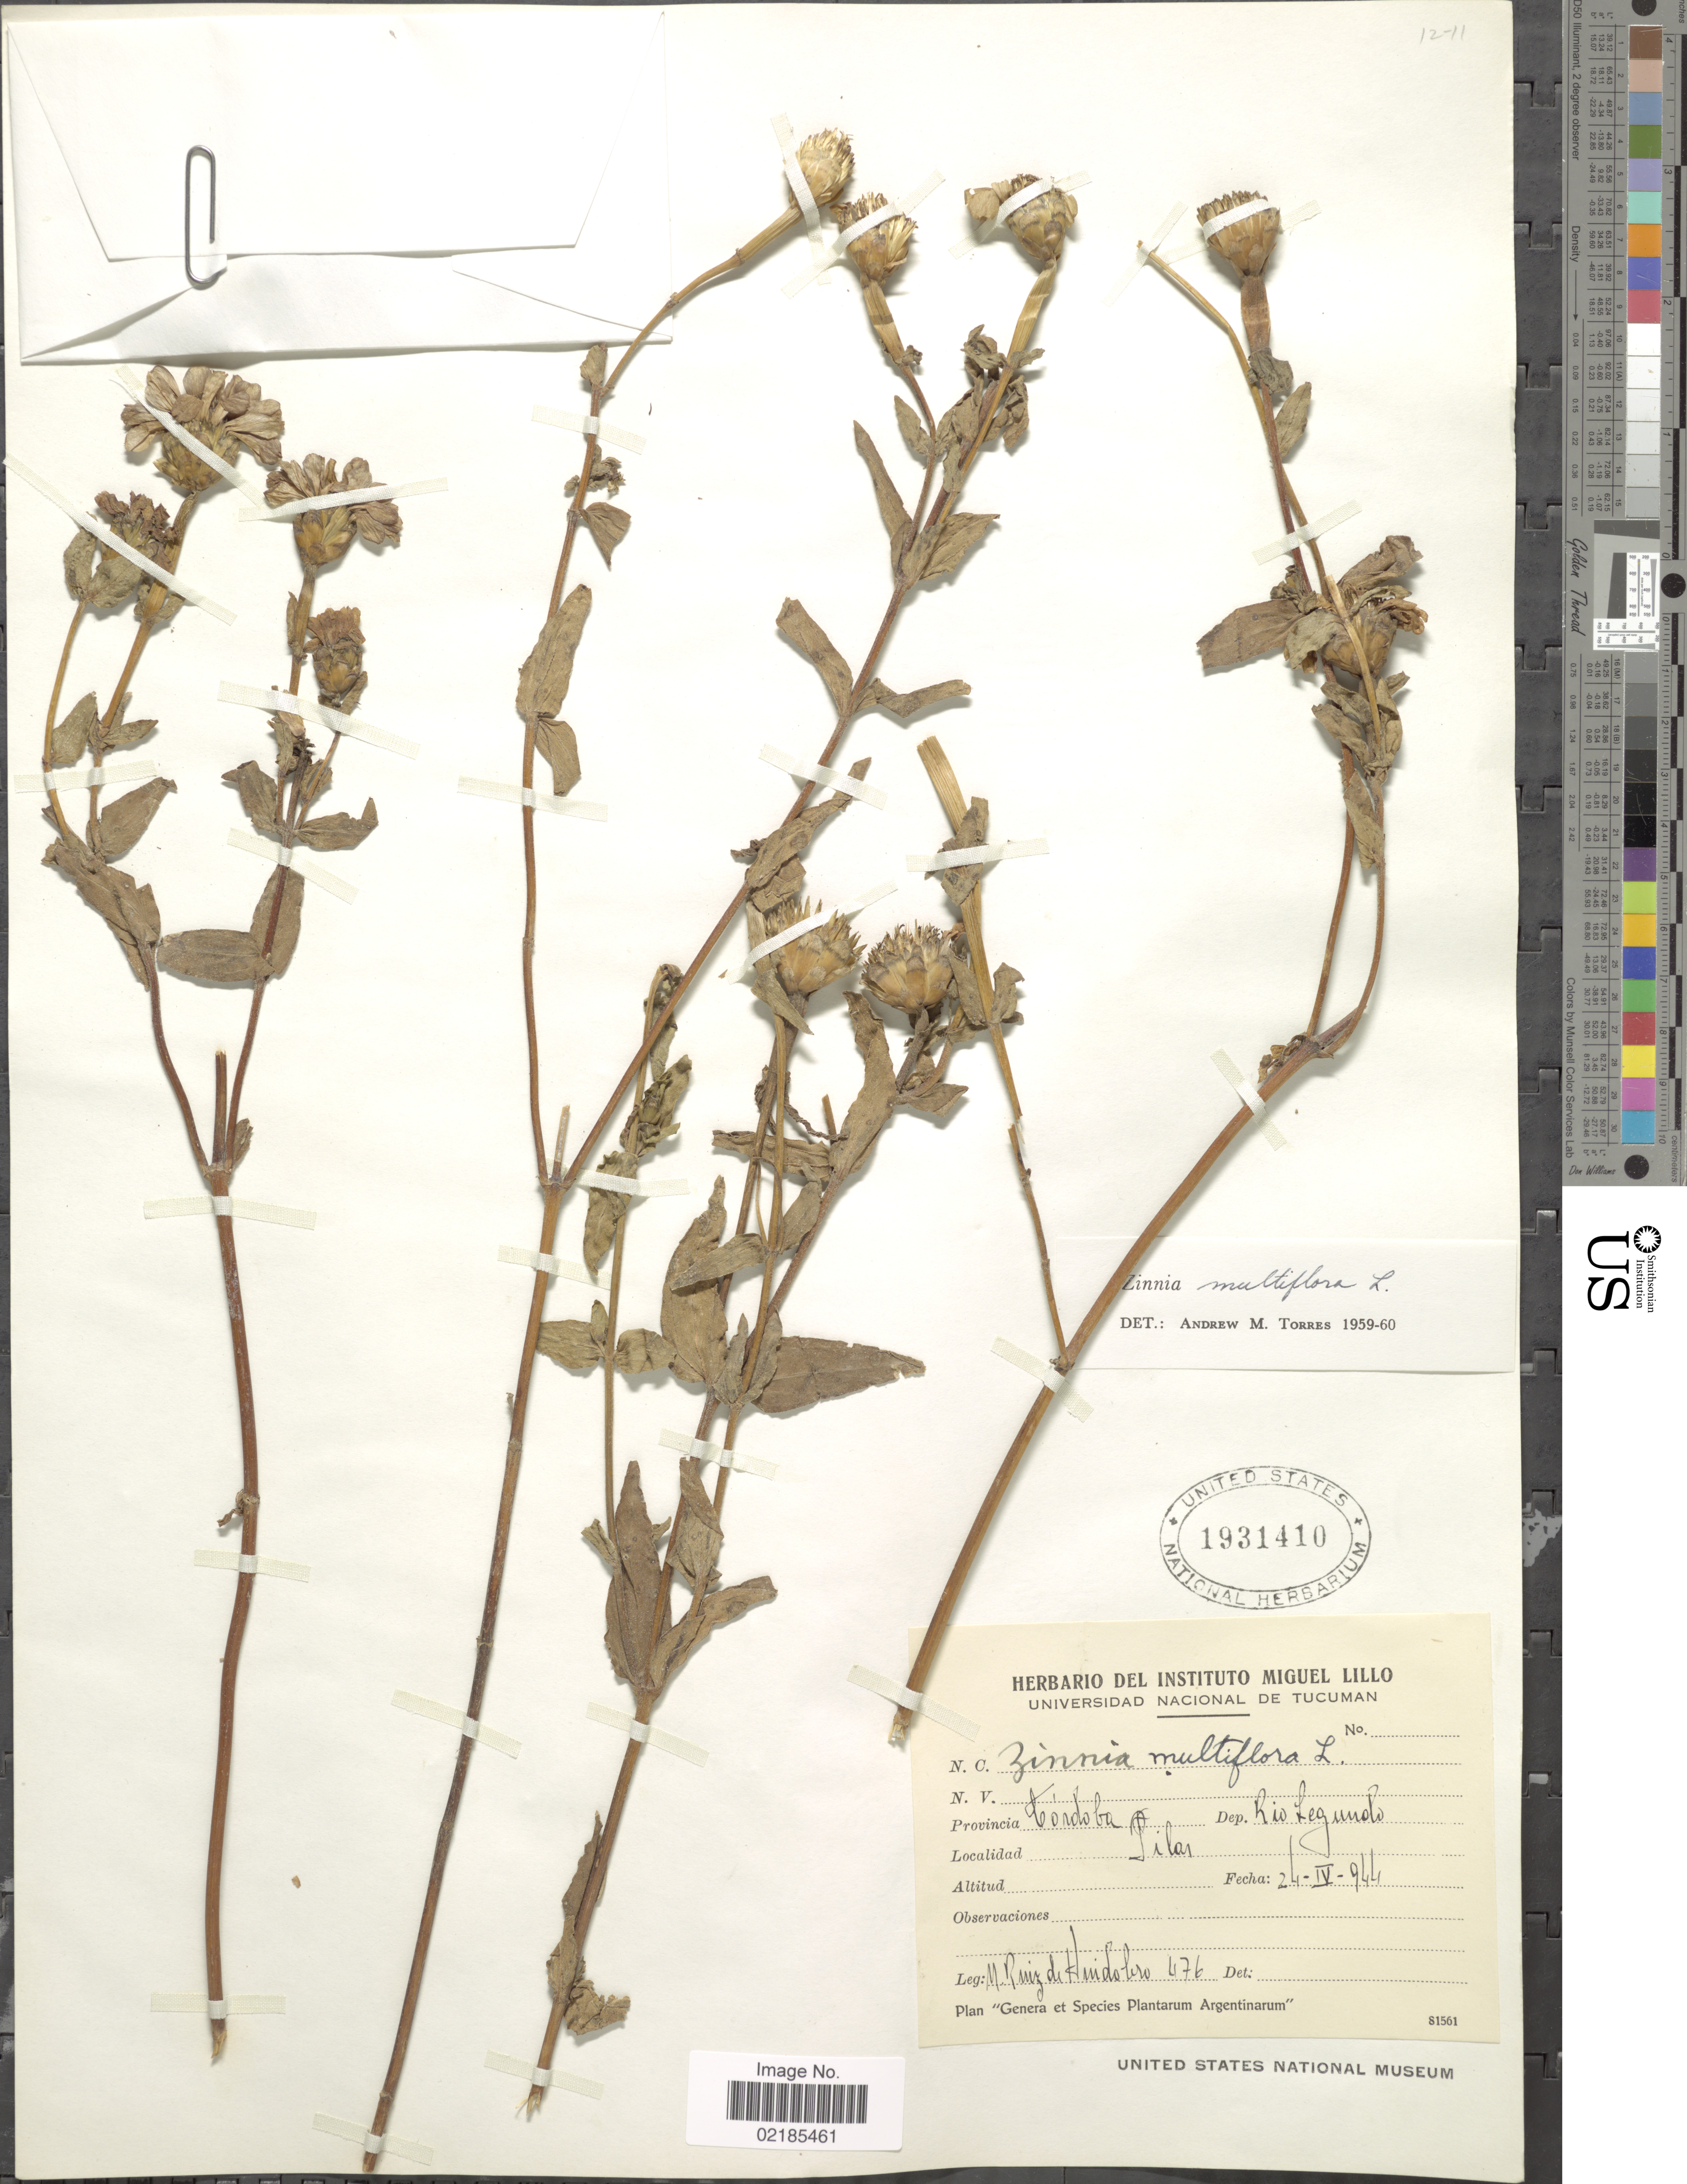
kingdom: Plantae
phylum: Tracheophyta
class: Magnoliopsida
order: Asterales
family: Asteraceae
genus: Zinnia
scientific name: Zinnia multiflora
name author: L.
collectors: M. Ruiz Huidobro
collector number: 476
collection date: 1944-04-24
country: Colombia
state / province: Córdoba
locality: Dep. Rio Segundo, Pilar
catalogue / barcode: US 1931410